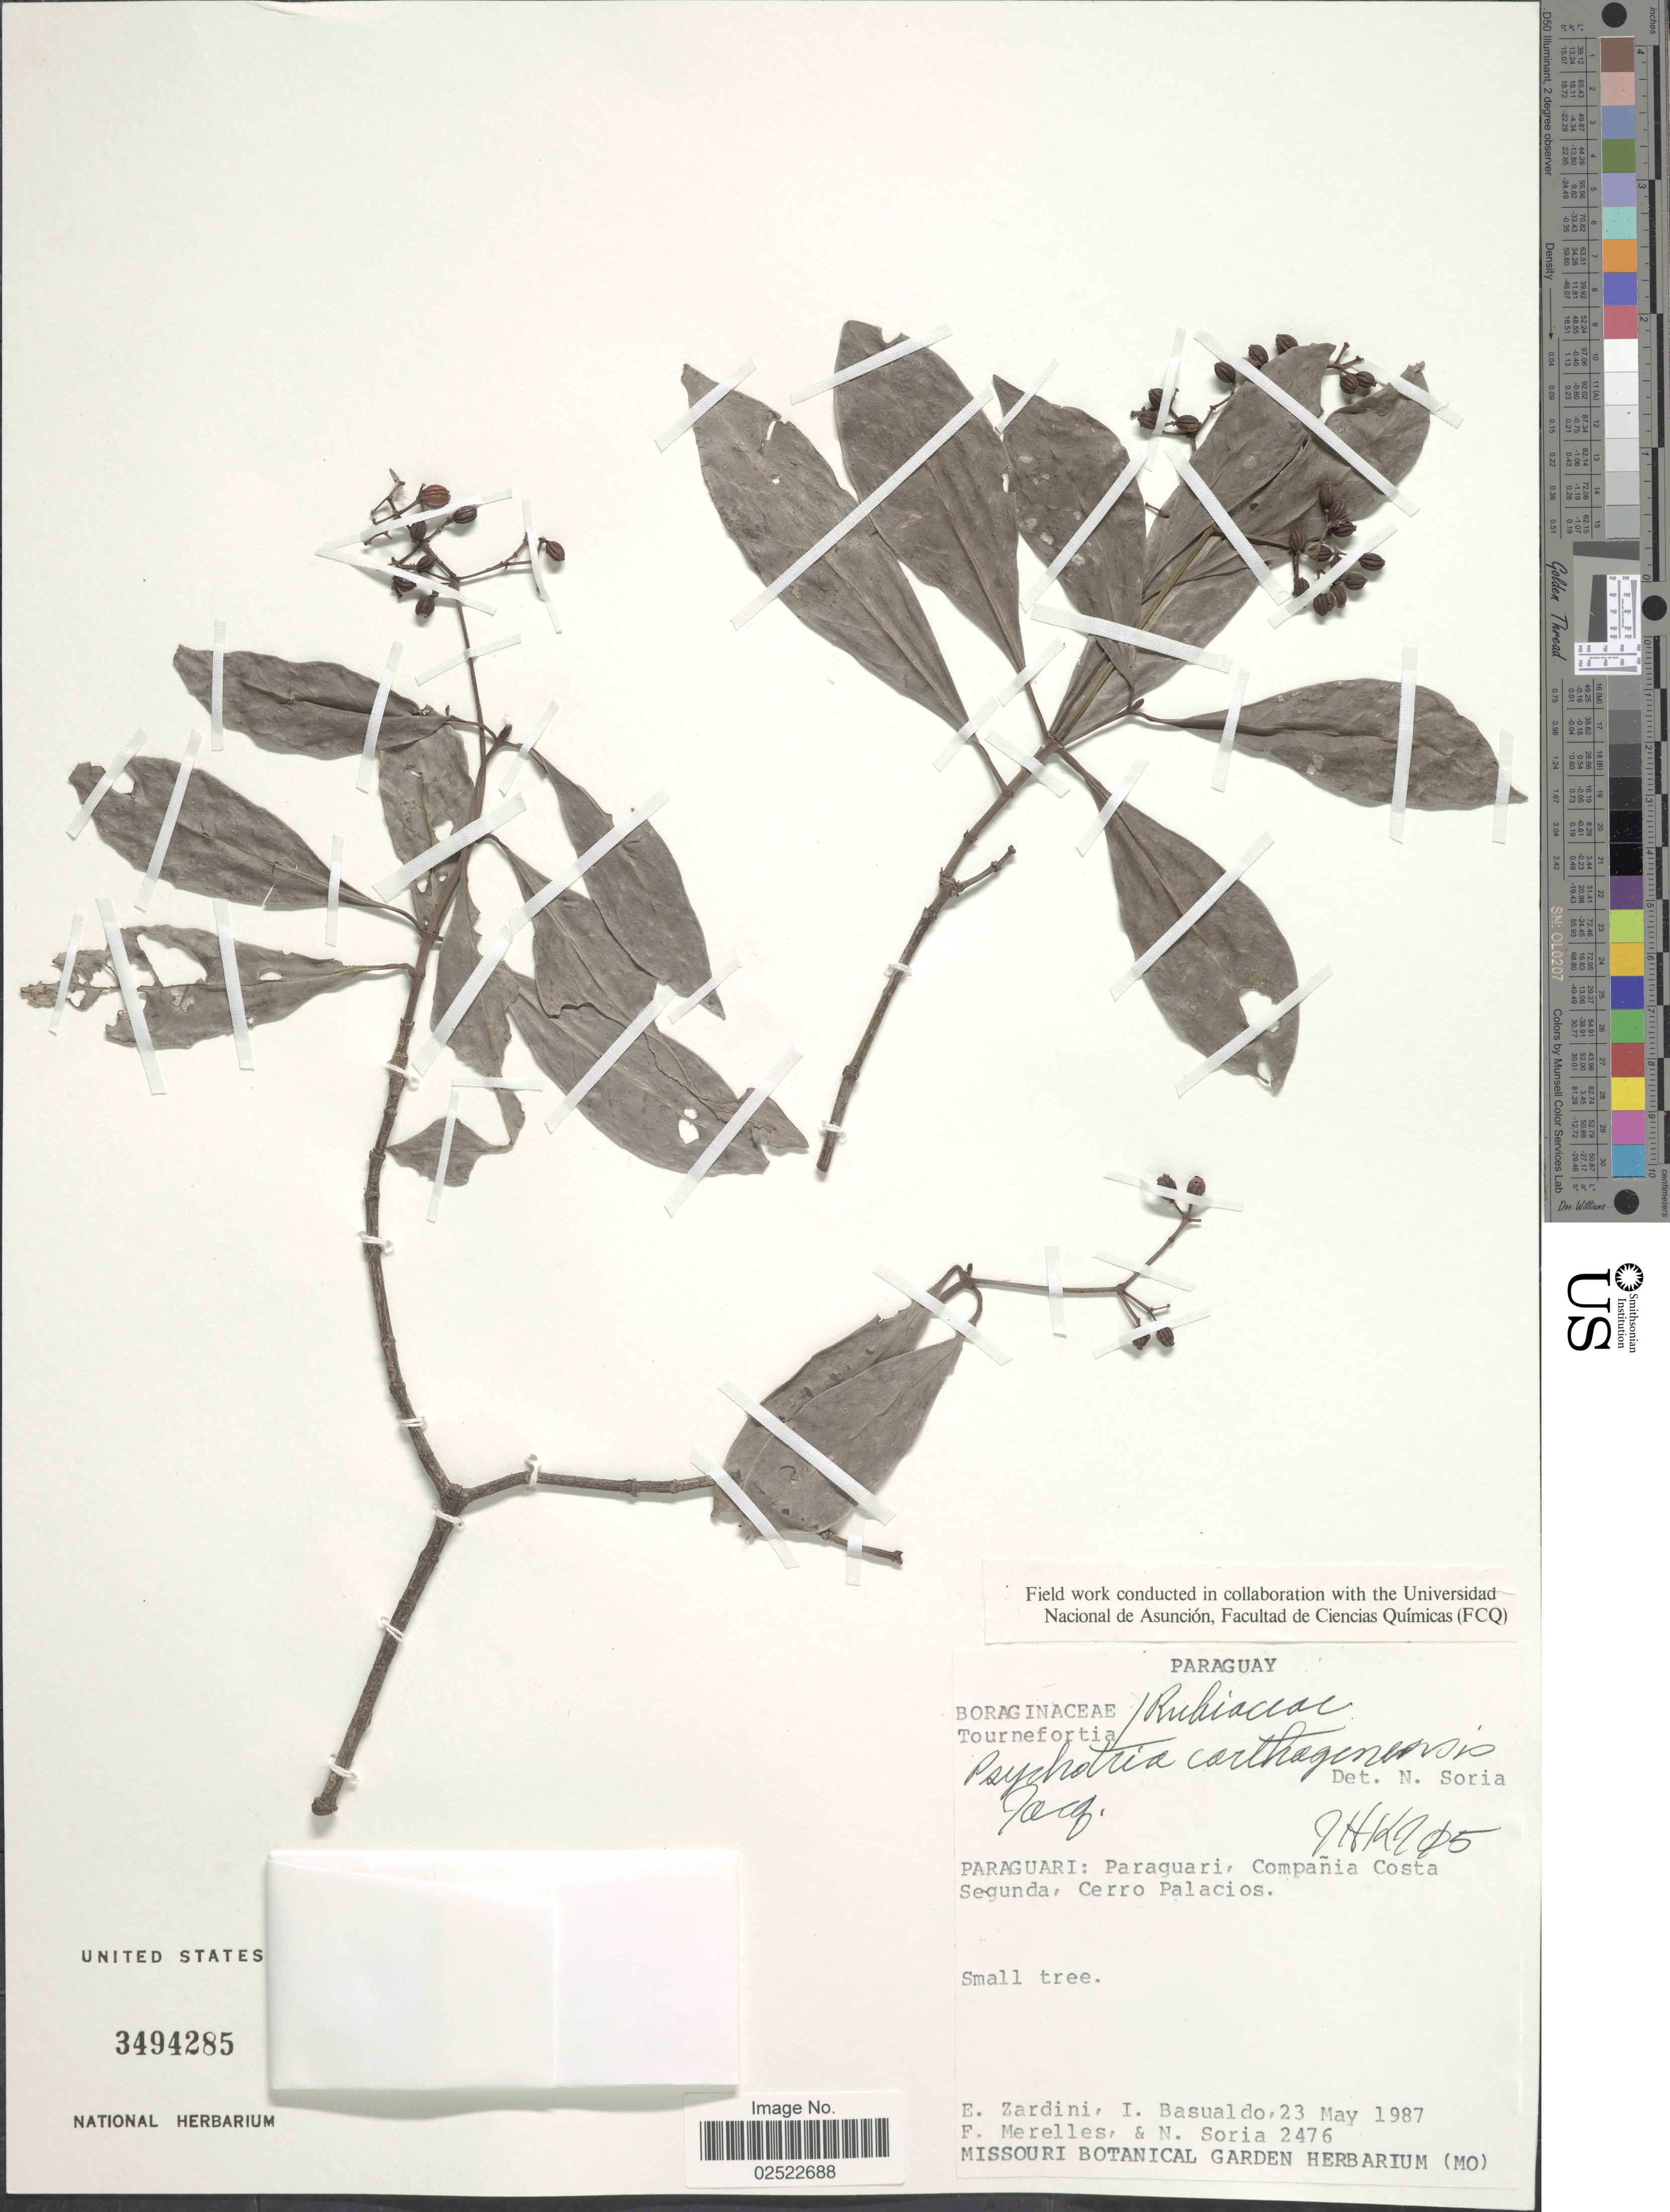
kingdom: Plantae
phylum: Tracheophyta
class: Magnoliopsida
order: Gentianales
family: Rubiaceae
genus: Psychotria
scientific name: Psychotria carthagenensis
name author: Jacq.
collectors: E. M. Zardini, I. Basualdo, F. Merelles & N. Soria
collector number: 2476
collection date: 1987-05-23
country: Paraguay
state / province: Paraguari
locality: Compañia Costa Segunda, Cerro Palacios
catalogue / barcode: US 3494285